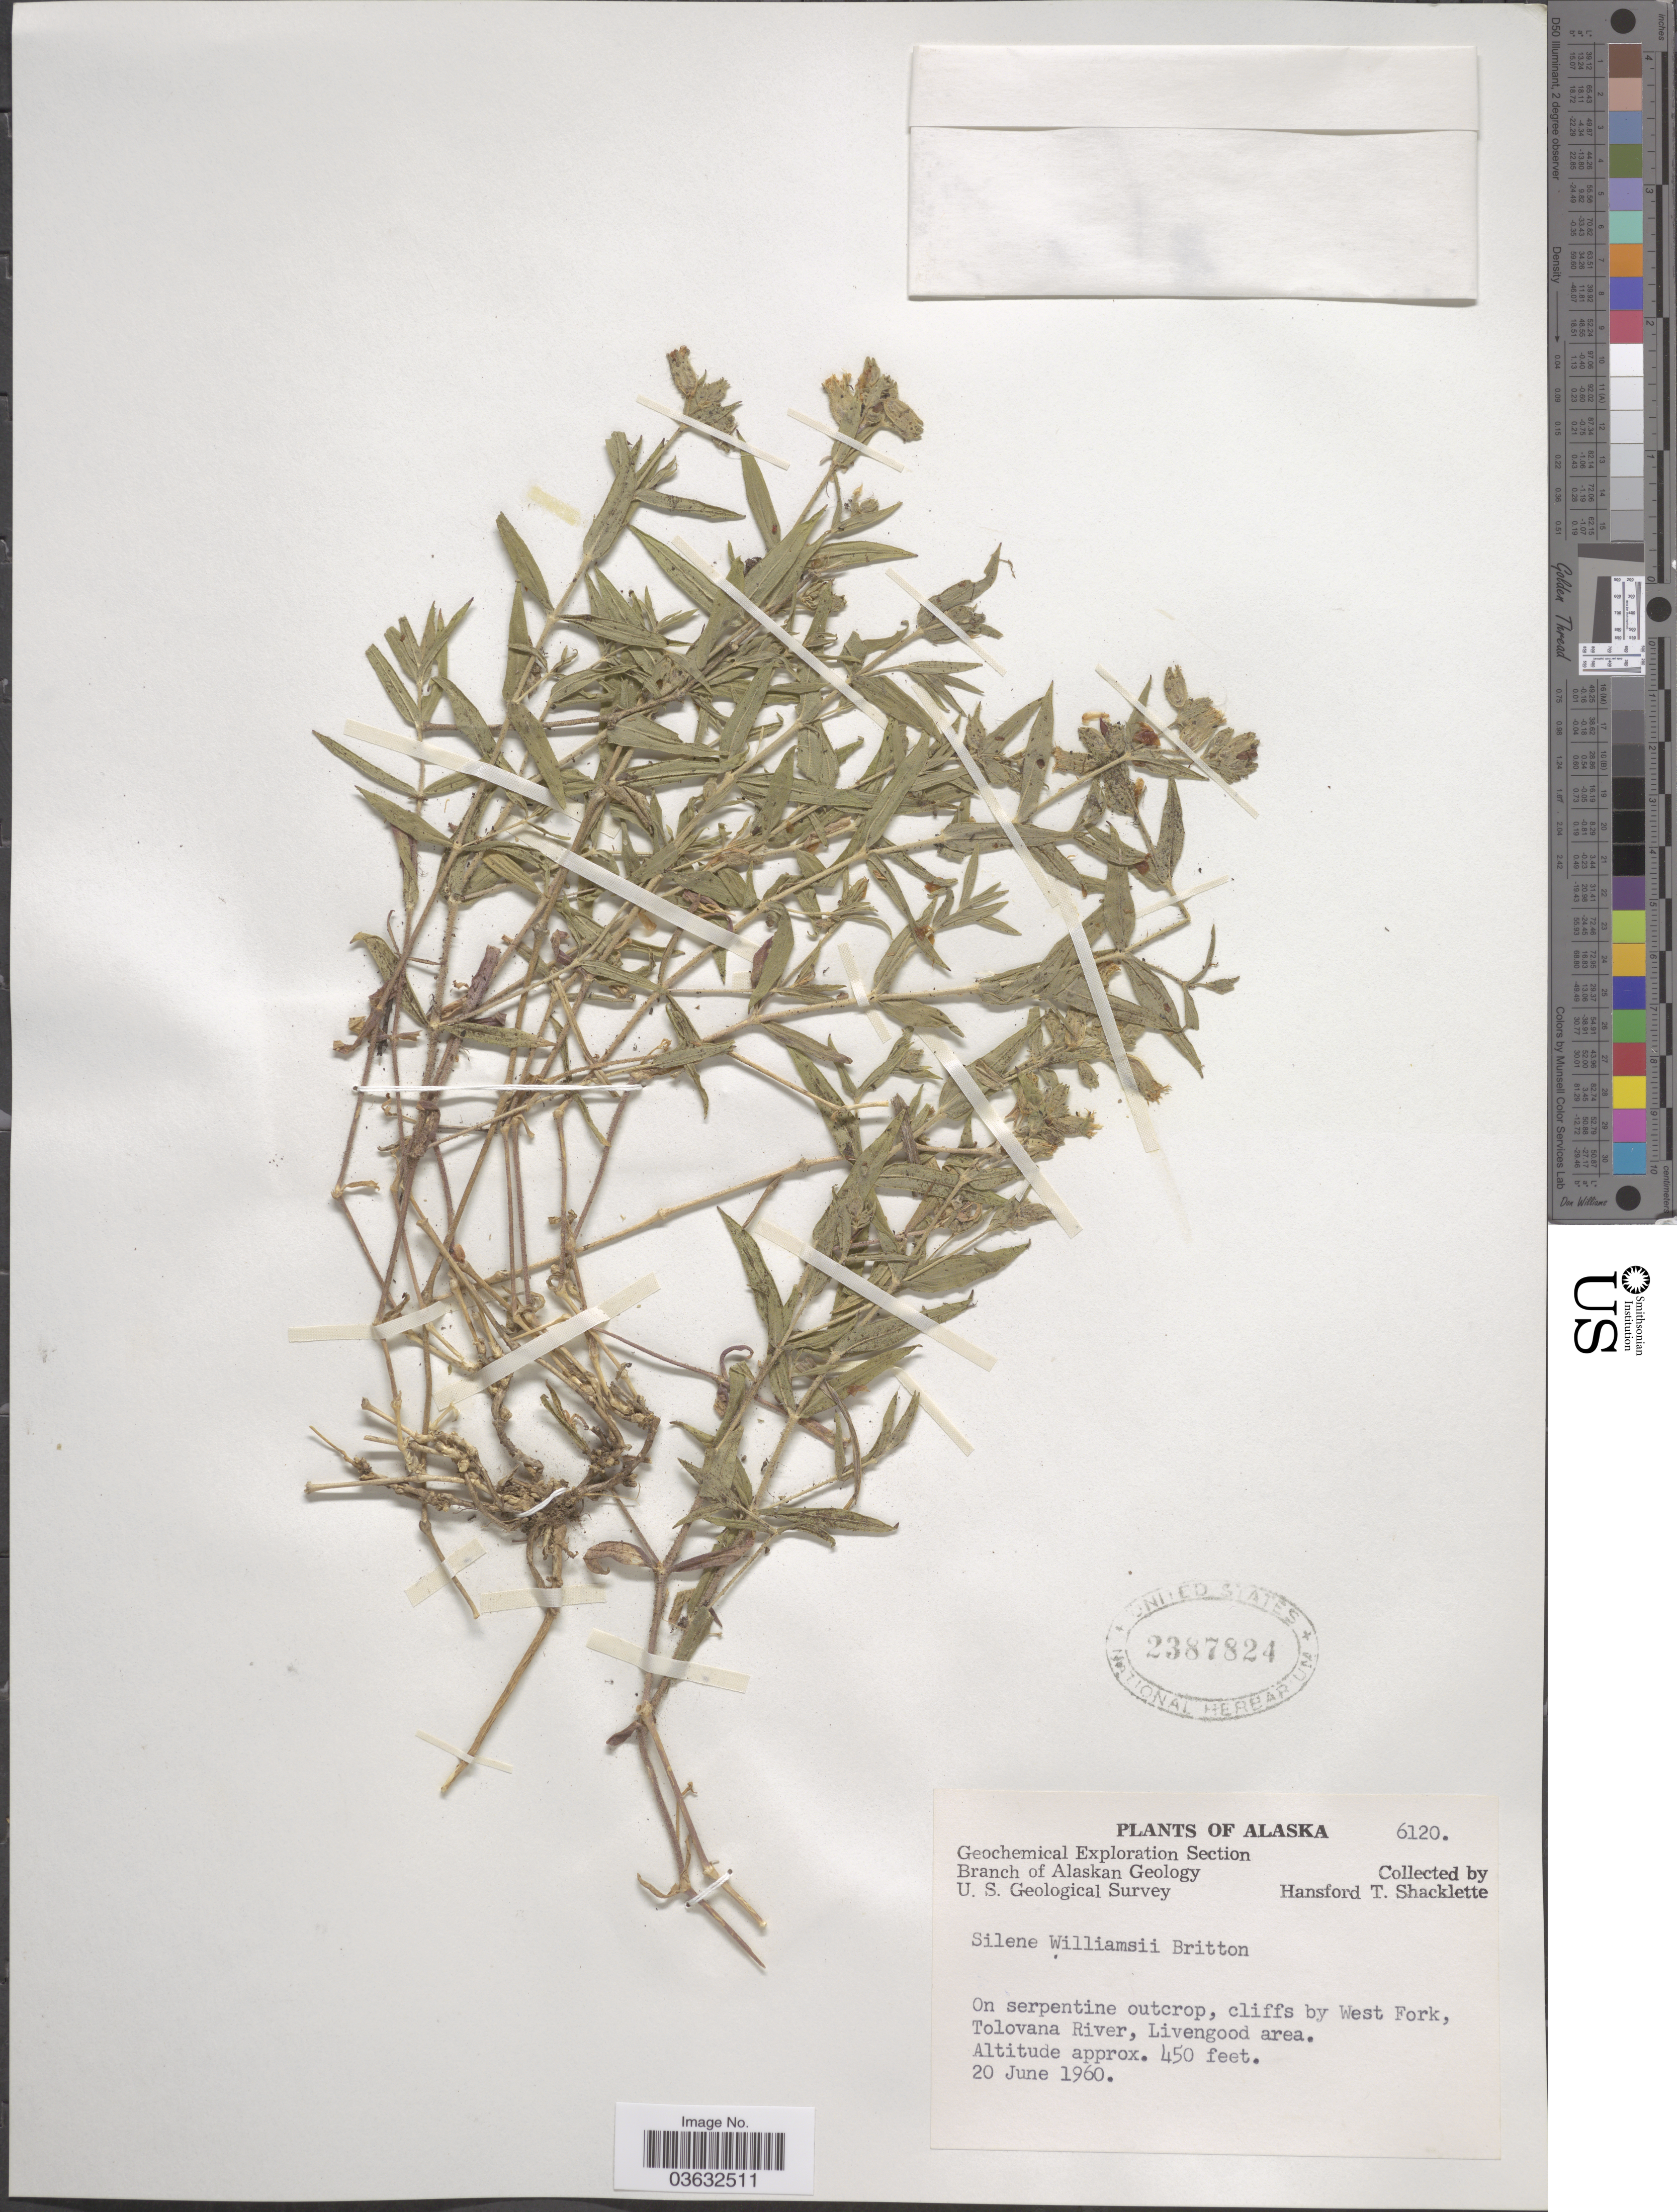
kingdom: Plantae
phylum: Tracheophyta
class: Magnoliopsida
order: Caryophyllales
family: Caryophyllaceae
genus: Silene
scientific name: Silene williamsii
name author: Britton in Britton & Rydb.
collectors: H. Shacklette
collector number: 6120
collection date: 1960-06-20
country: United States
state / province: Alaska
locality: On serpentine outcrop, cliffs by West Fork, Tolovana River, Livengood area.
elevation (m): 137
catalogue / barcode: US 2387824